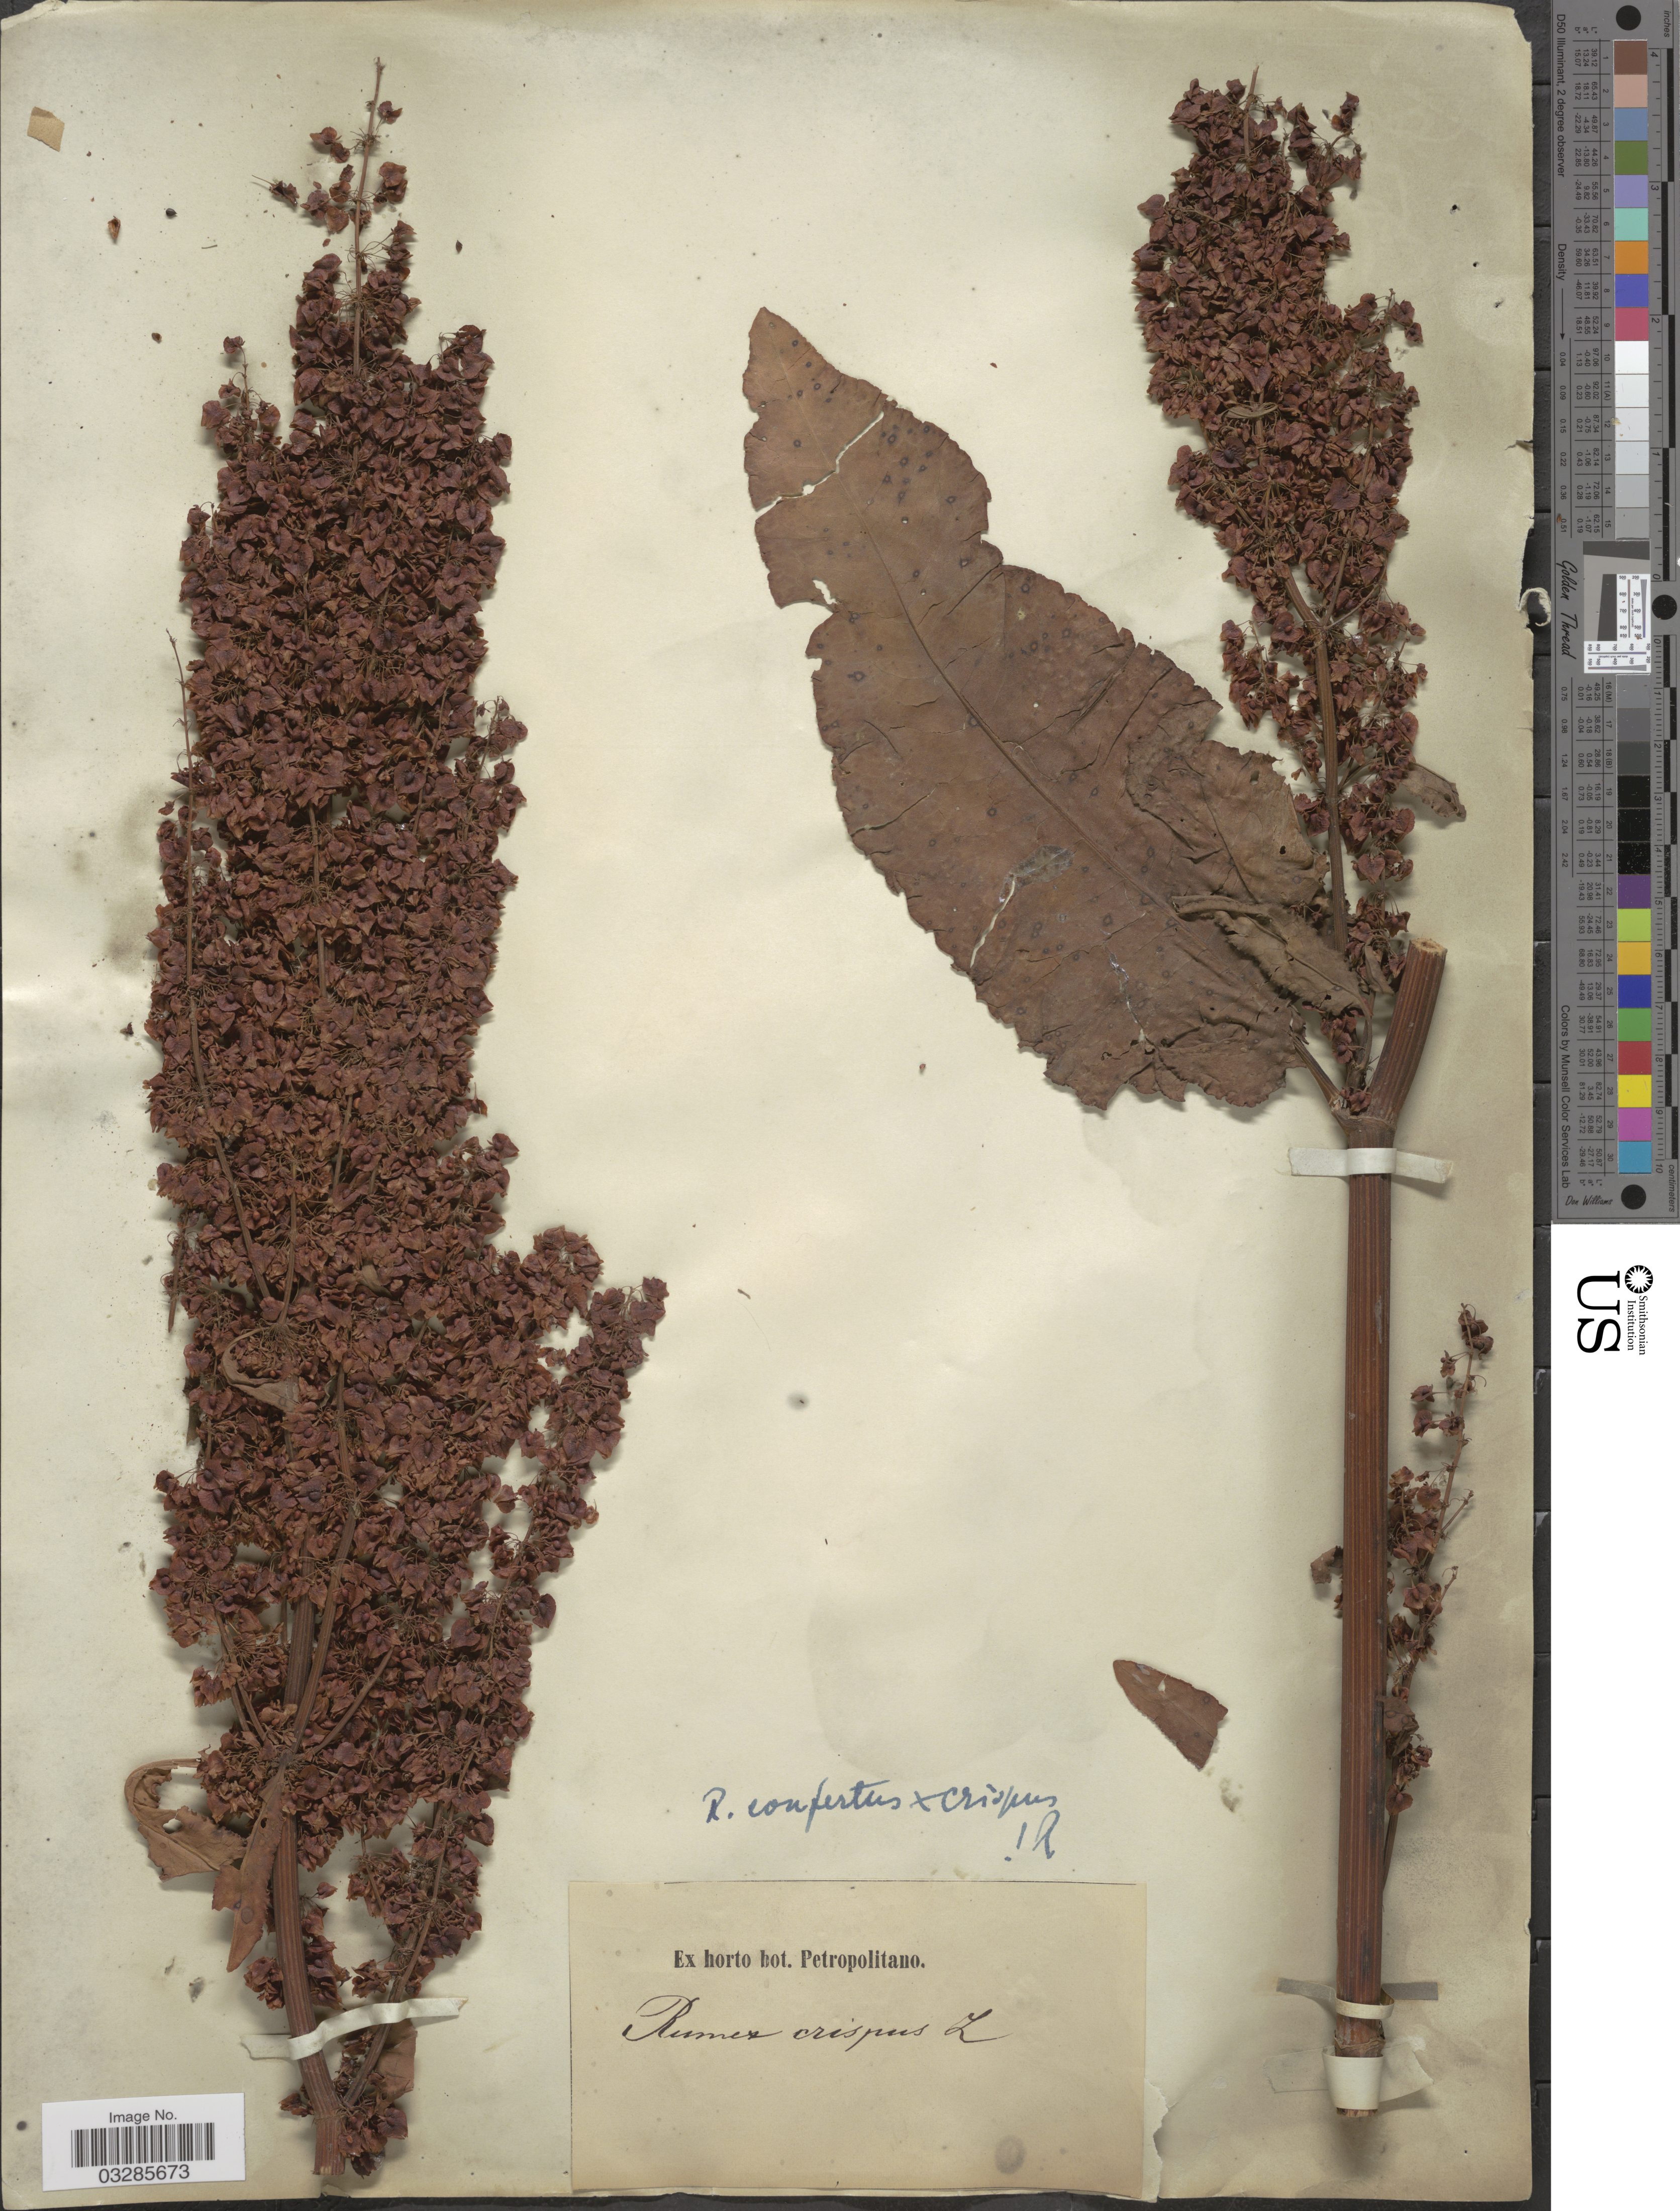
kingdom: Plantae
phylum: Tracheophyta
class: Magnoliopsida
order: Caryophyllales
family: Polygonaceae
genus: Rumex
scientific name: Rumex crispus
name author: L.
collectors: ex Horto Bot. Petropolitano